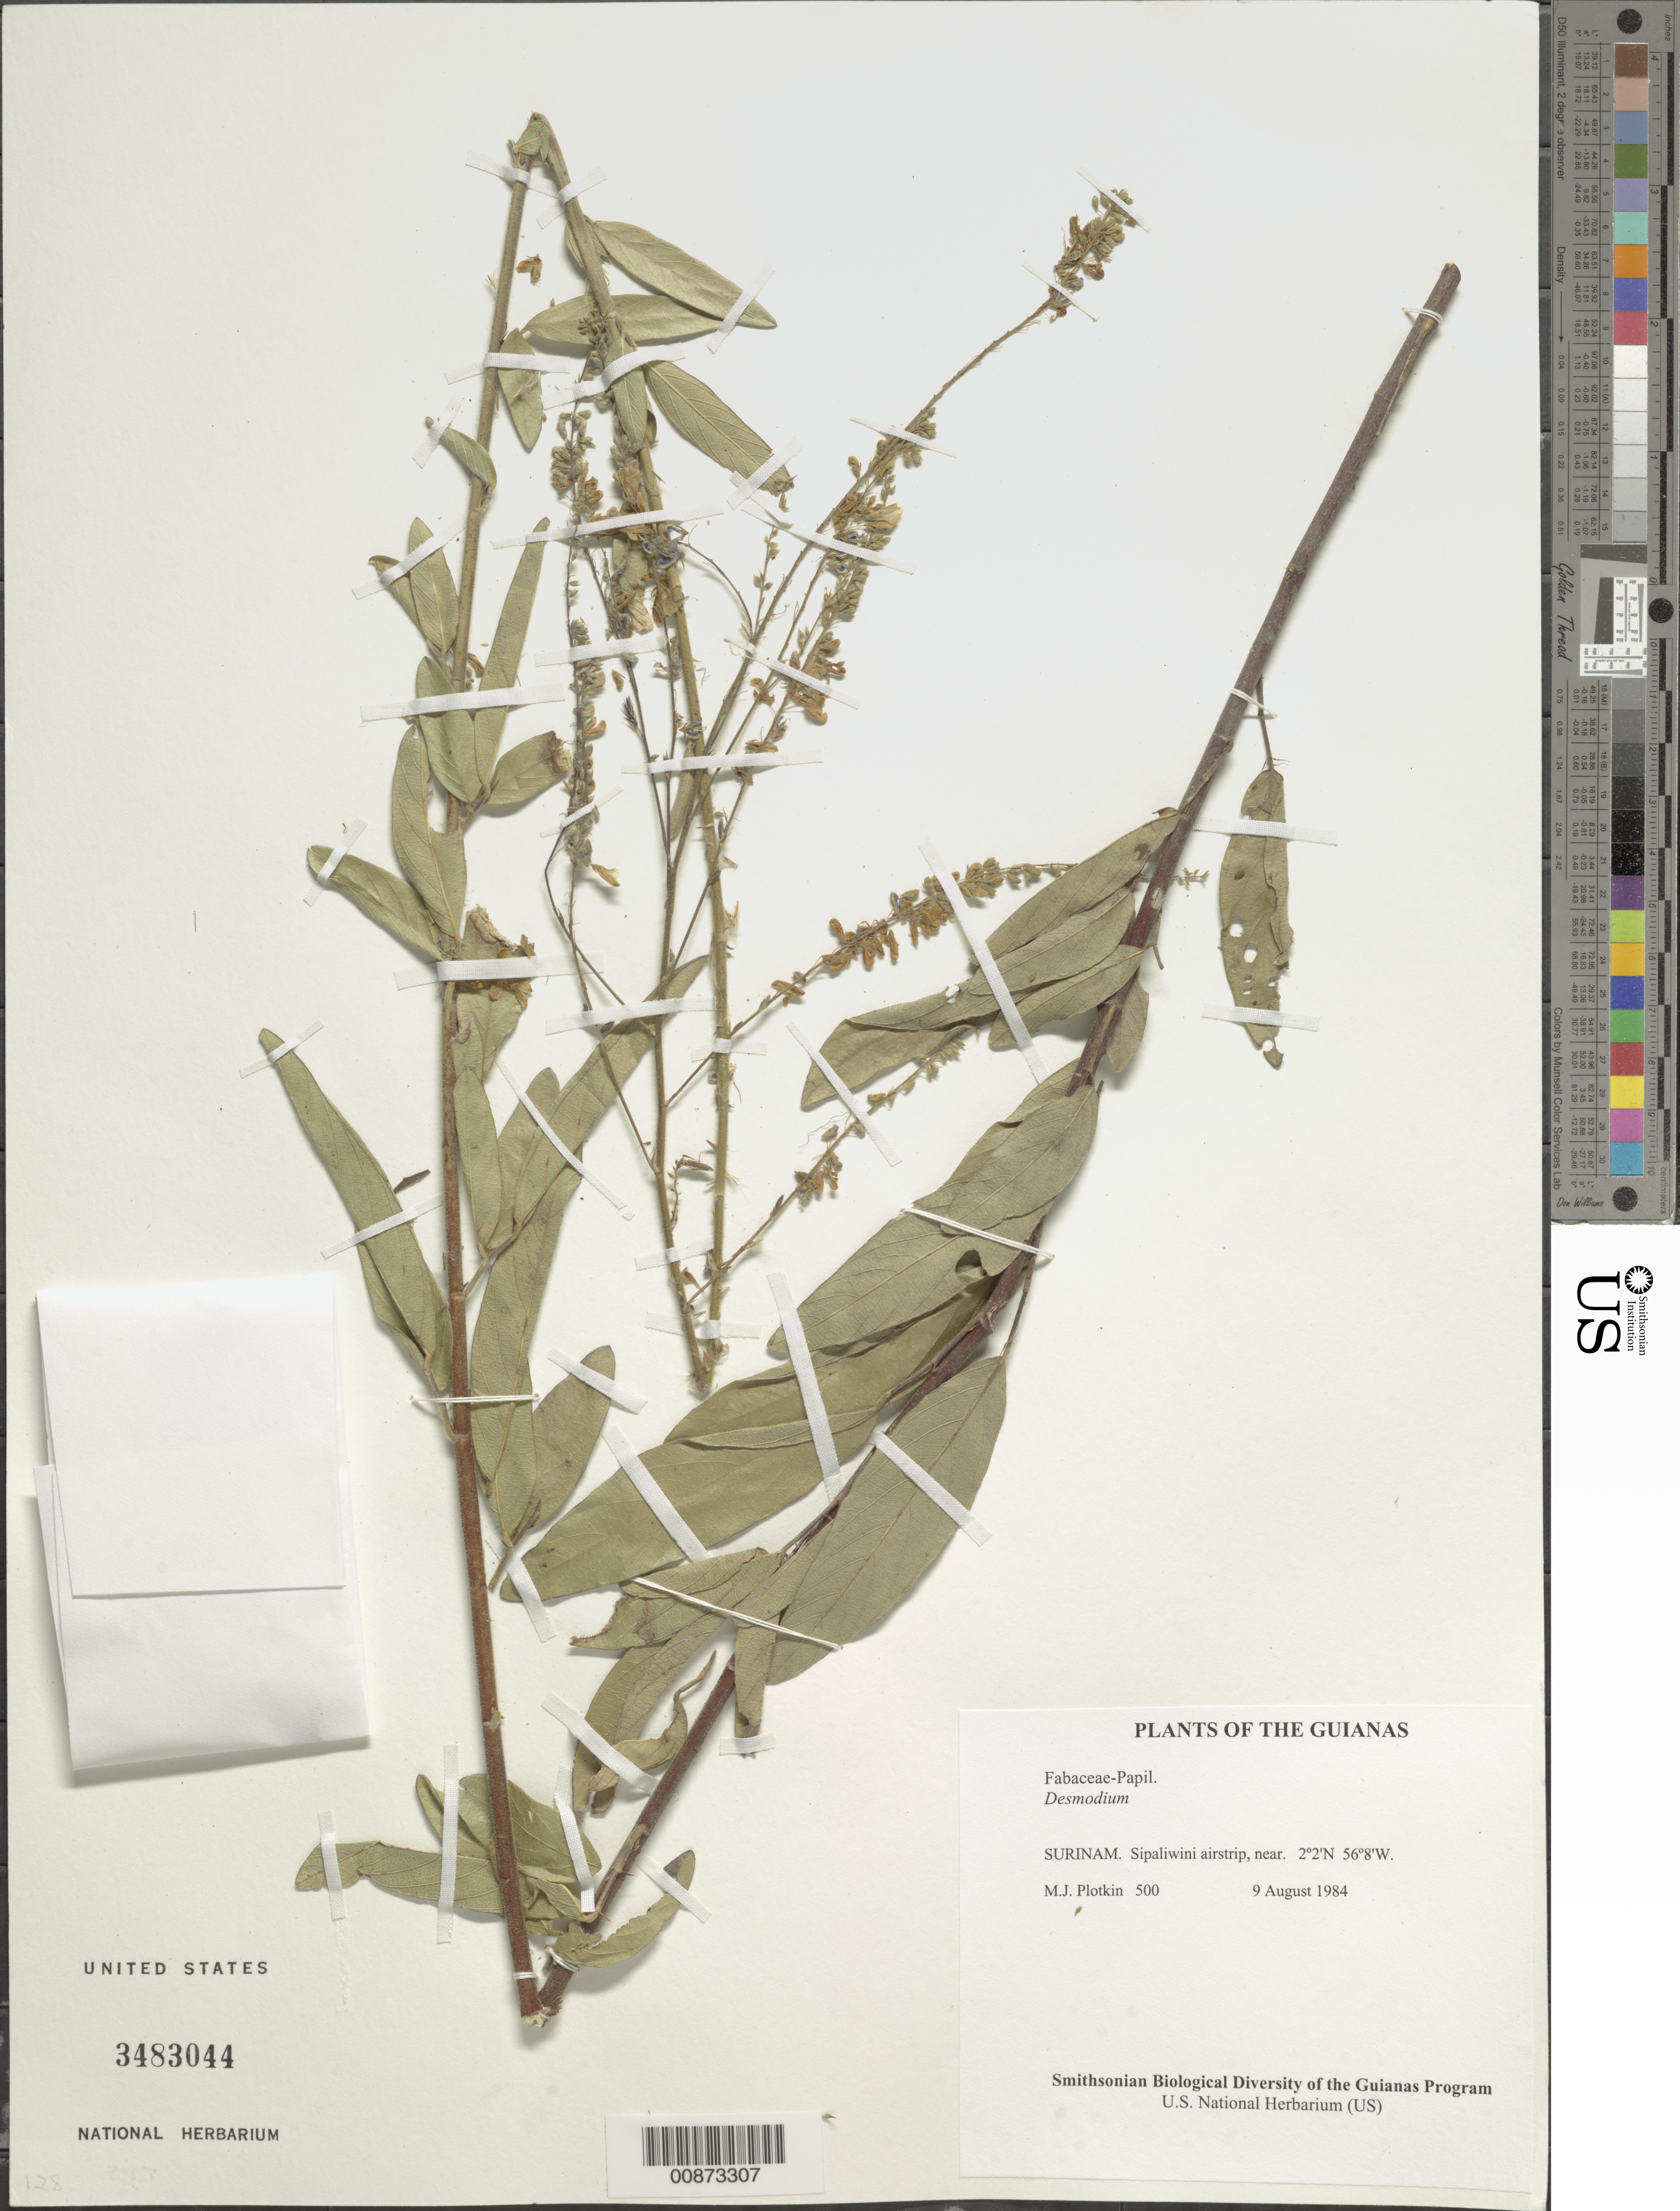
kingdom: Plantae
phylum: Tracheophyta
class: Magnoliopsida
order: Fabales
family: Fabaceae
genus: Desmodium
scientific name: Desmodium sp.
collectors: M. Plotkin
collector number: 500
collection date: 1984-08-09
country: Suriname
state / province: Sipaliwini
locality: Surinam. Sipaliwini airstrip.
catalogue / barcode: US 3483044